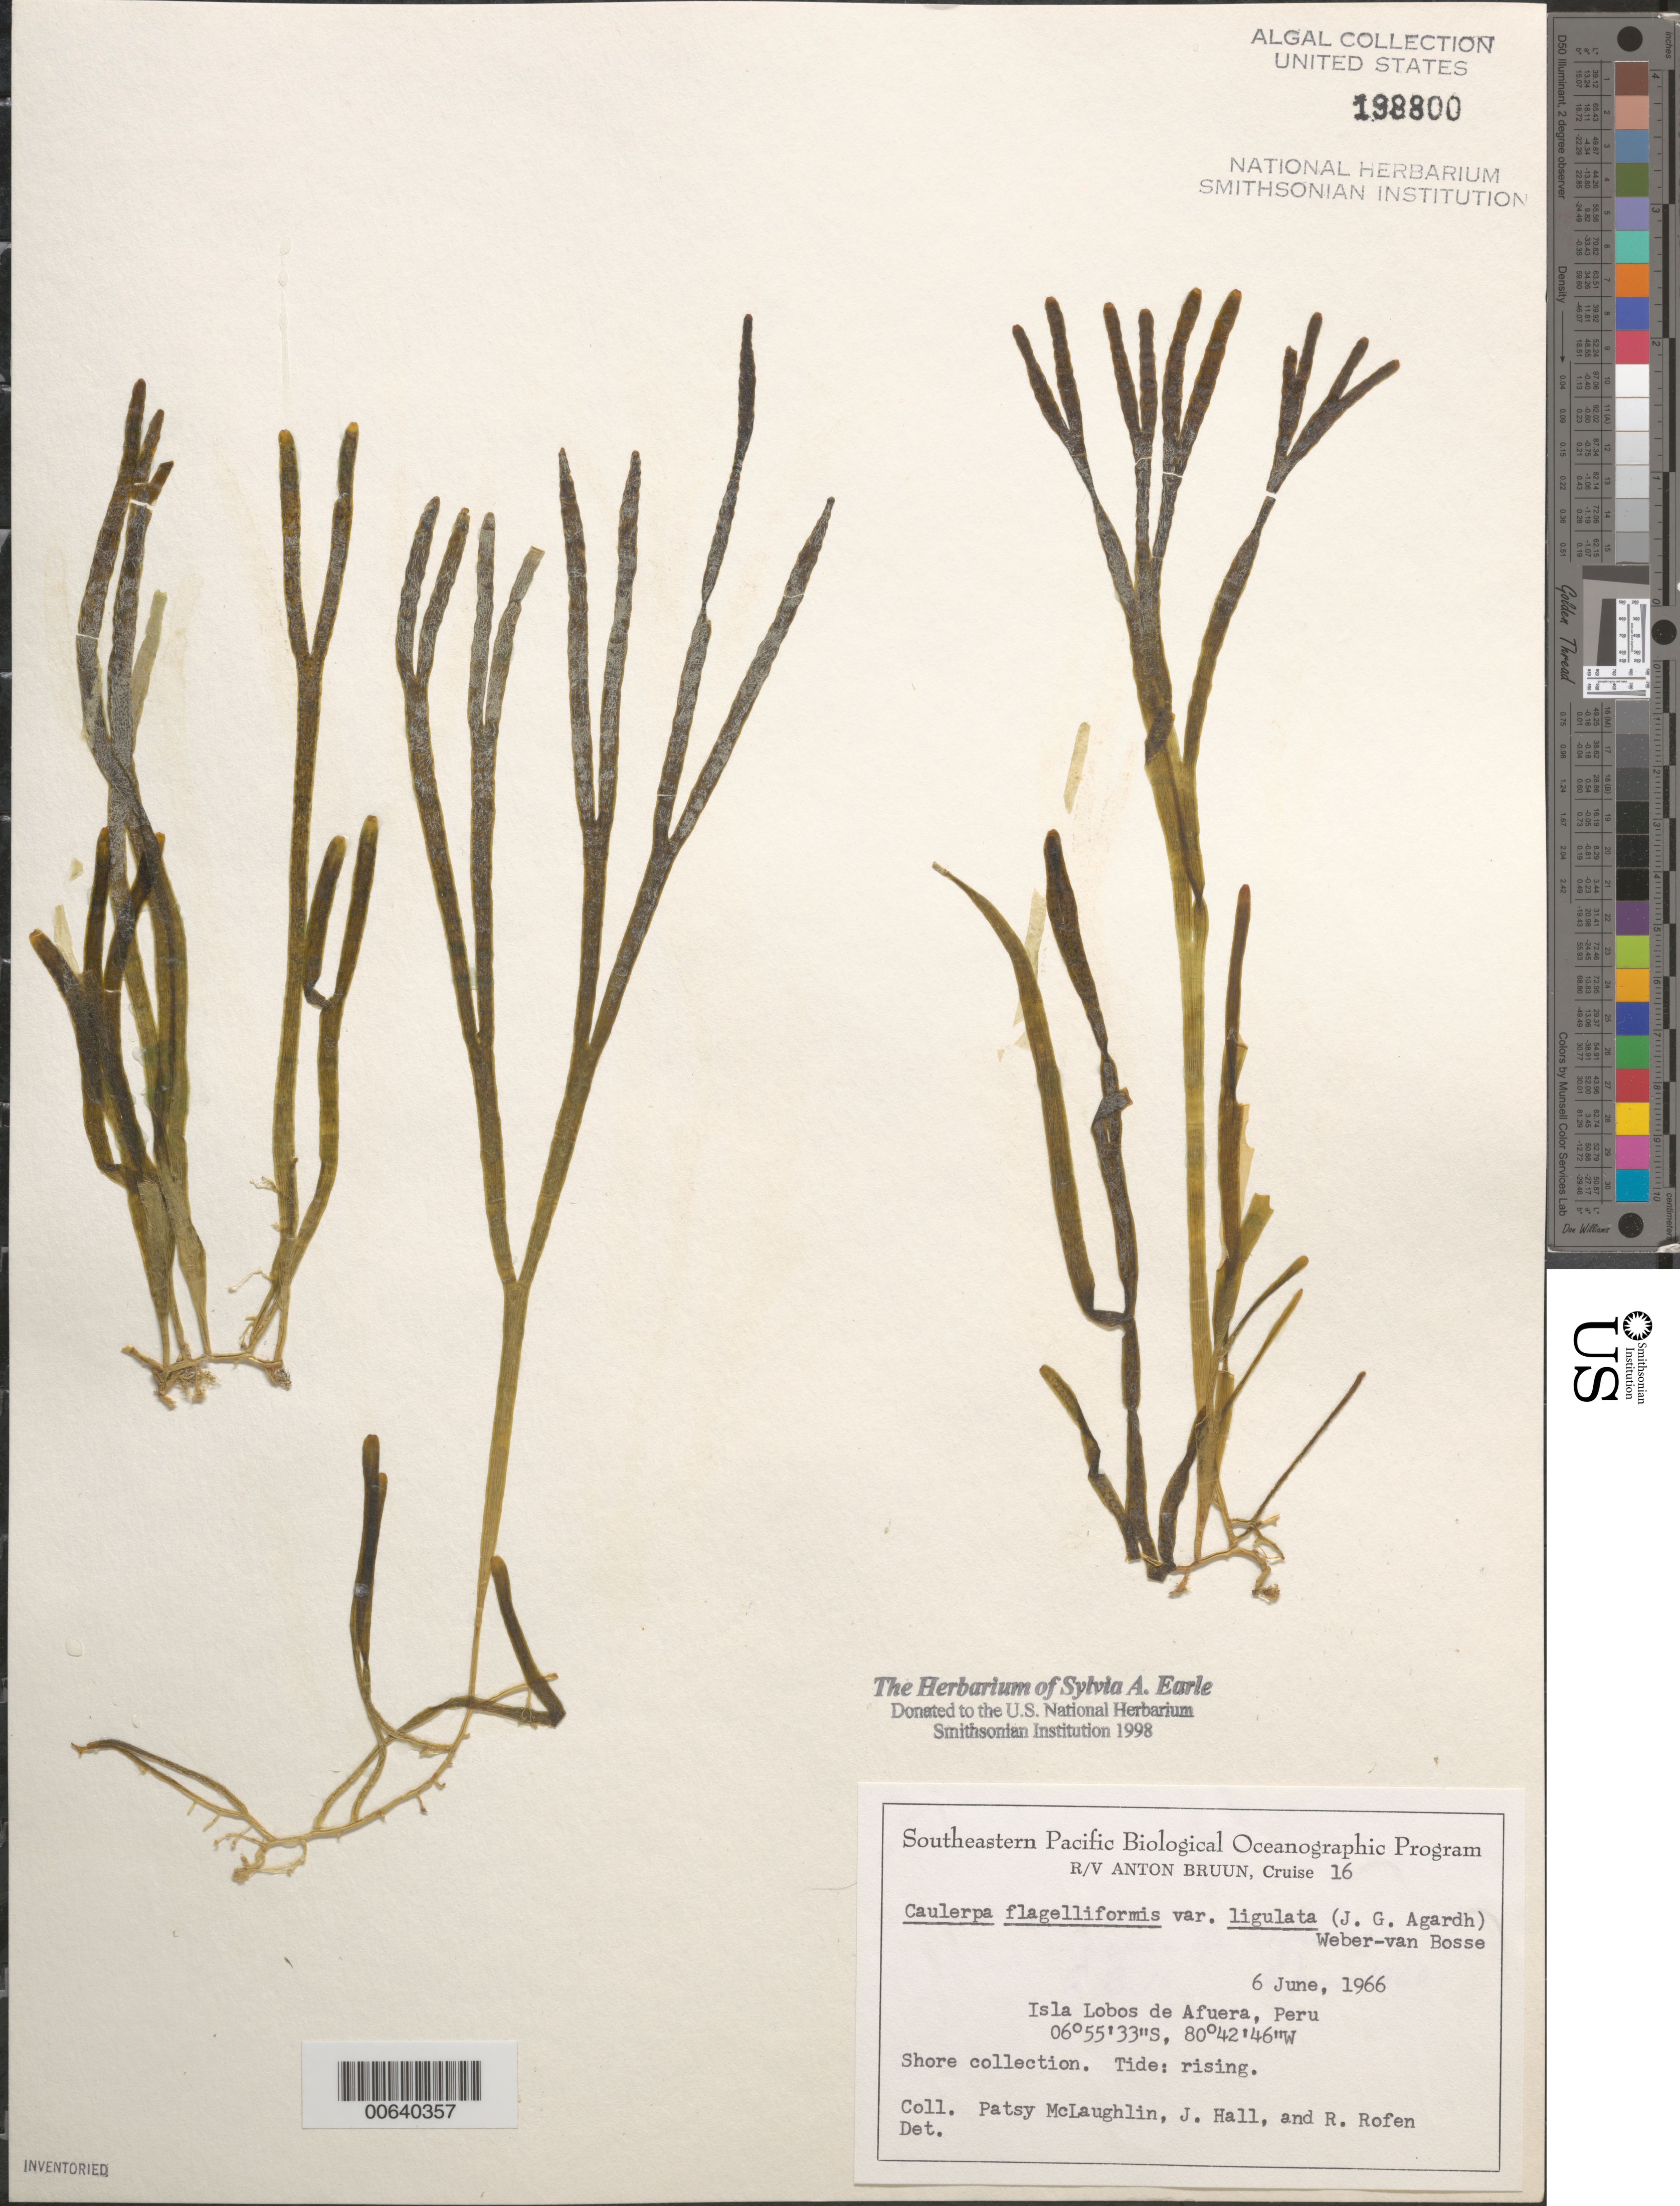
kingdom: Plantae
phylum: Chlorophyta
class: Ulvophyceae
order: Bryopsidales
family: Caulerpaceae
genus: Caulerpa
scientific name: Caulerpa prolifera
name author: (Forssk.) J.V.Lamouroux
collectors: P. McLaughlin, J. Hall & R. Rofen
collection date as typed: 06 Jun 1966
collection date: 1966-06-06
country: Peru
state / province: Lambayeque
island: Lobos de Afuera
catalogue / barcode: US 198800